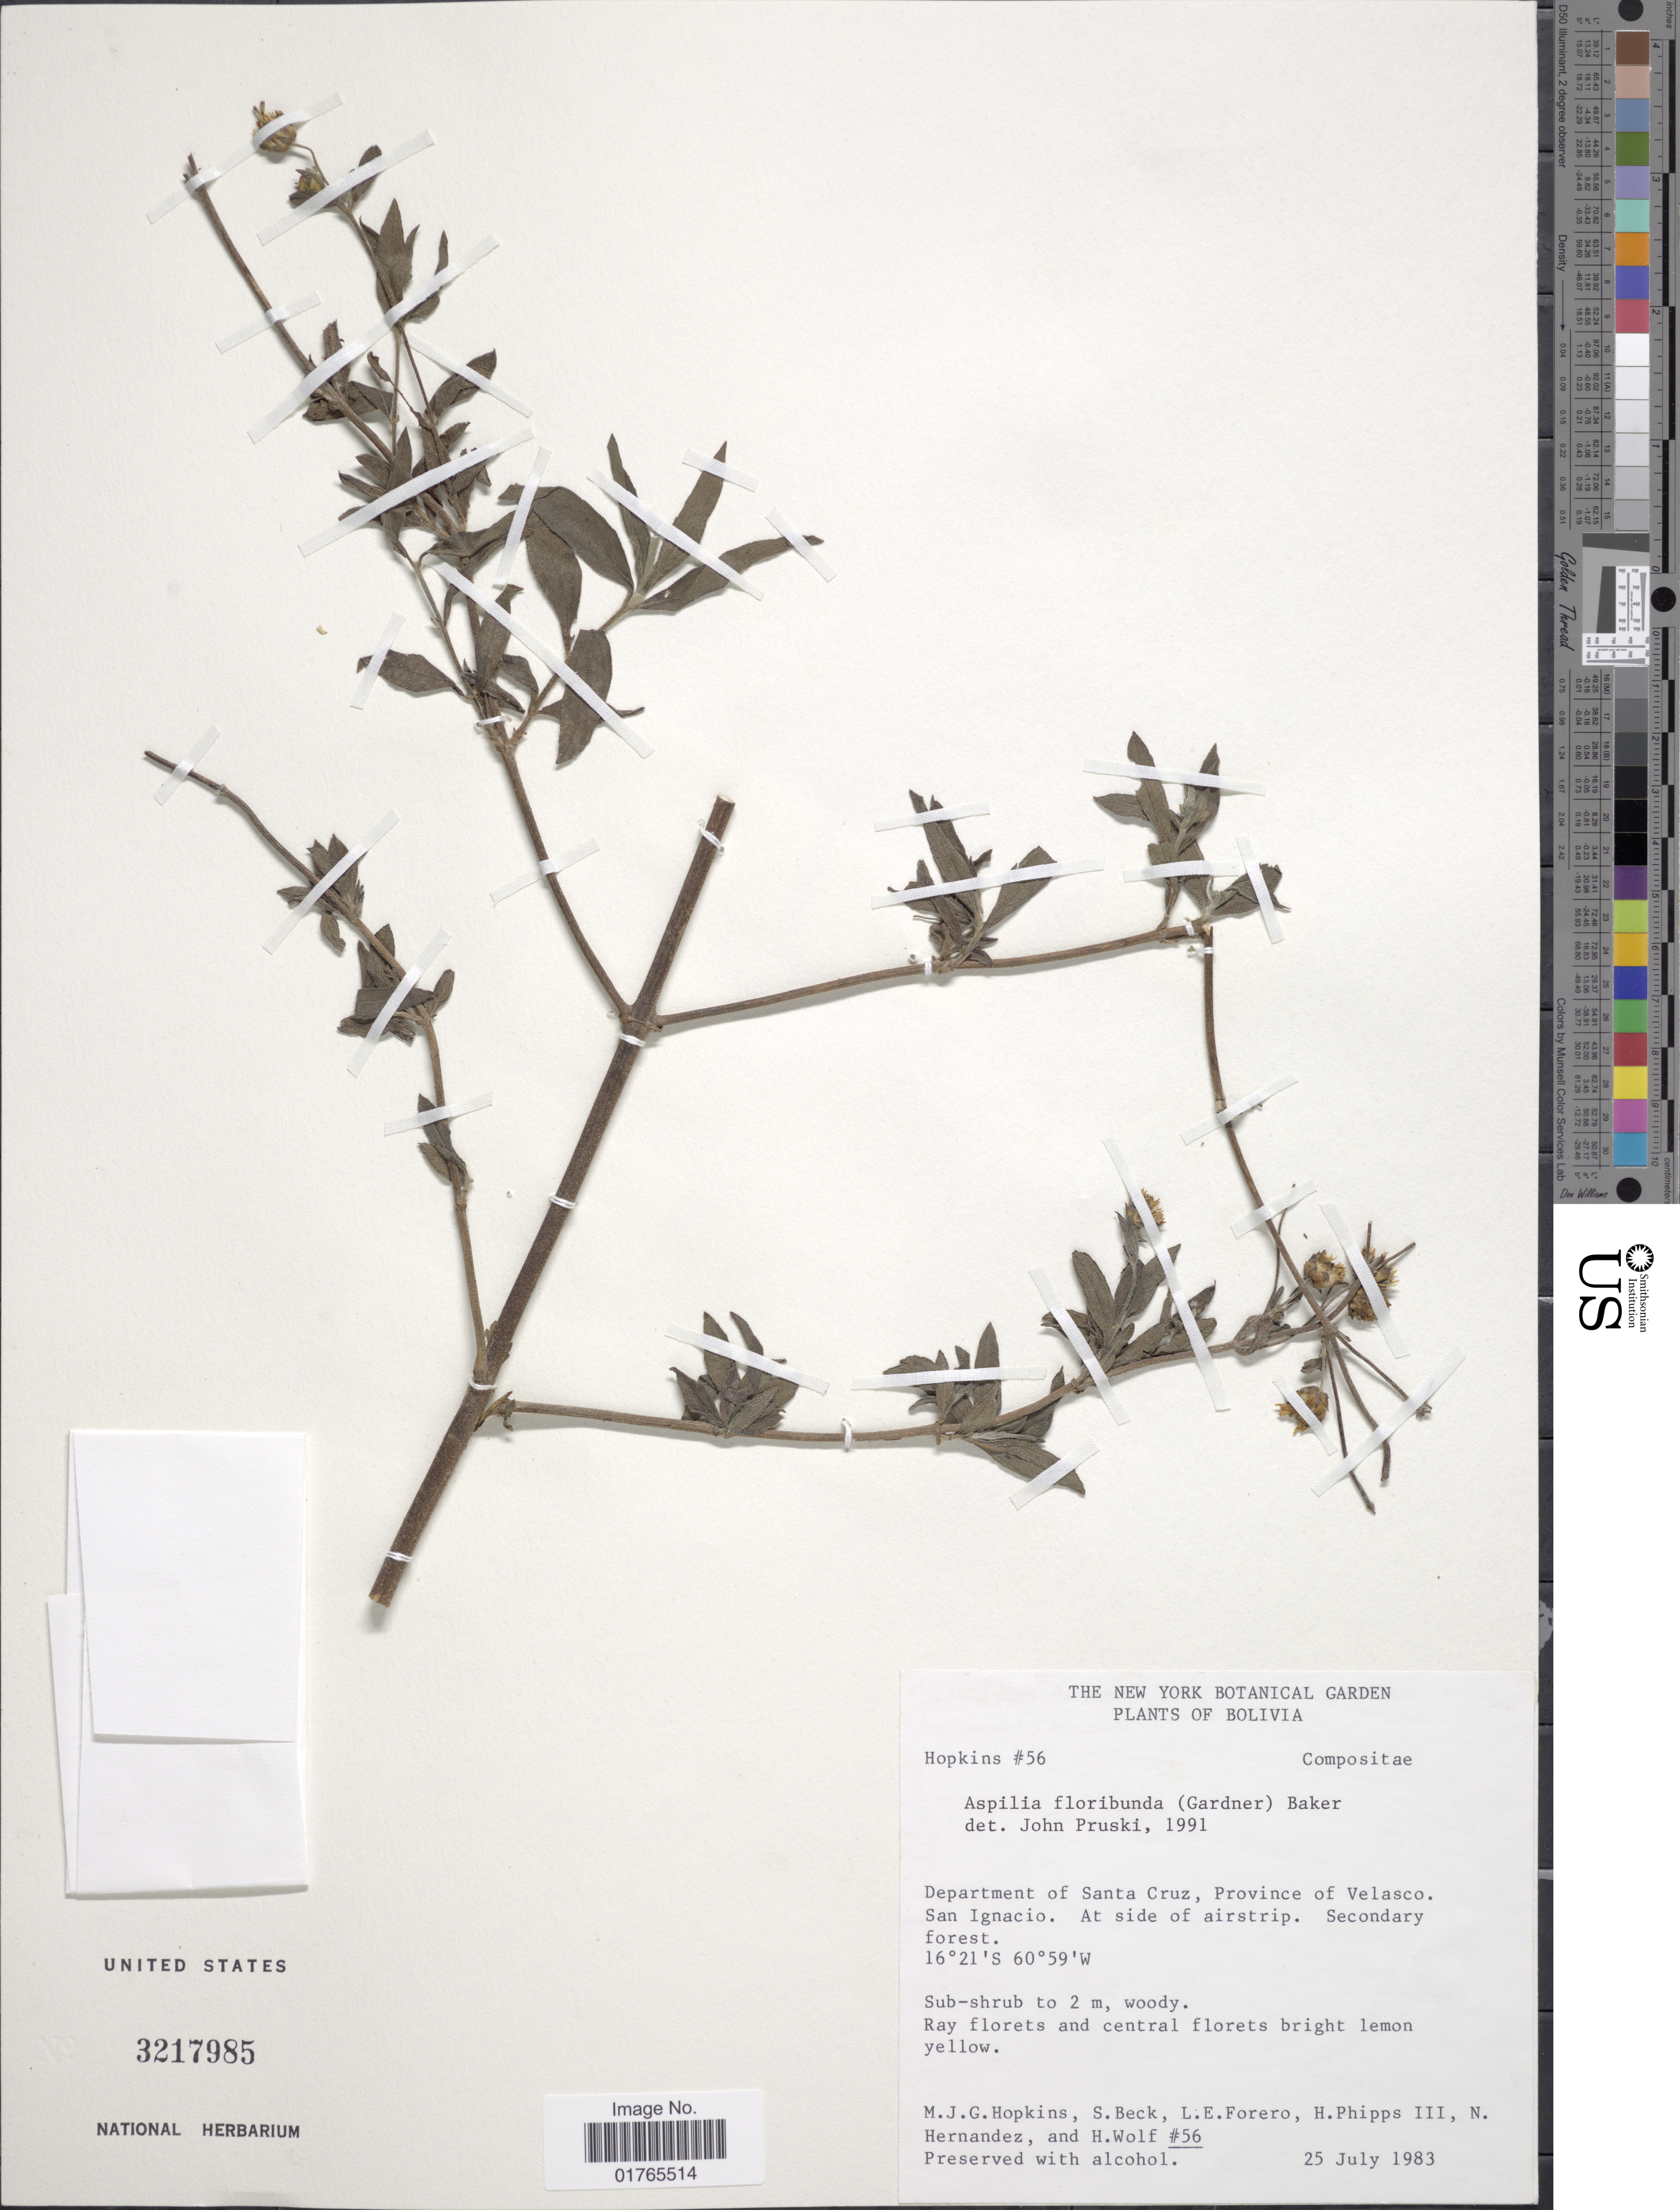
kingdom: Plantae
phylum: Tracheophyta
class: Magnoliopsida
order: Asterales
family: Asteraceae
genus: Aspilia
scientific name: Aspilia floribunda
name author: (Gardner) Baker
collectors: M. J. G. Hopkins, S. G. Beck, L. Forero, N. Hernandez & H. Wolf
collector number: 56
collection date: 1983-07-25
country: Bolivia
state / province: Santa Cruz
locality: Province of Velasco, San Ignacio, at side of airstrip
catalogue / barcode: US 3217985